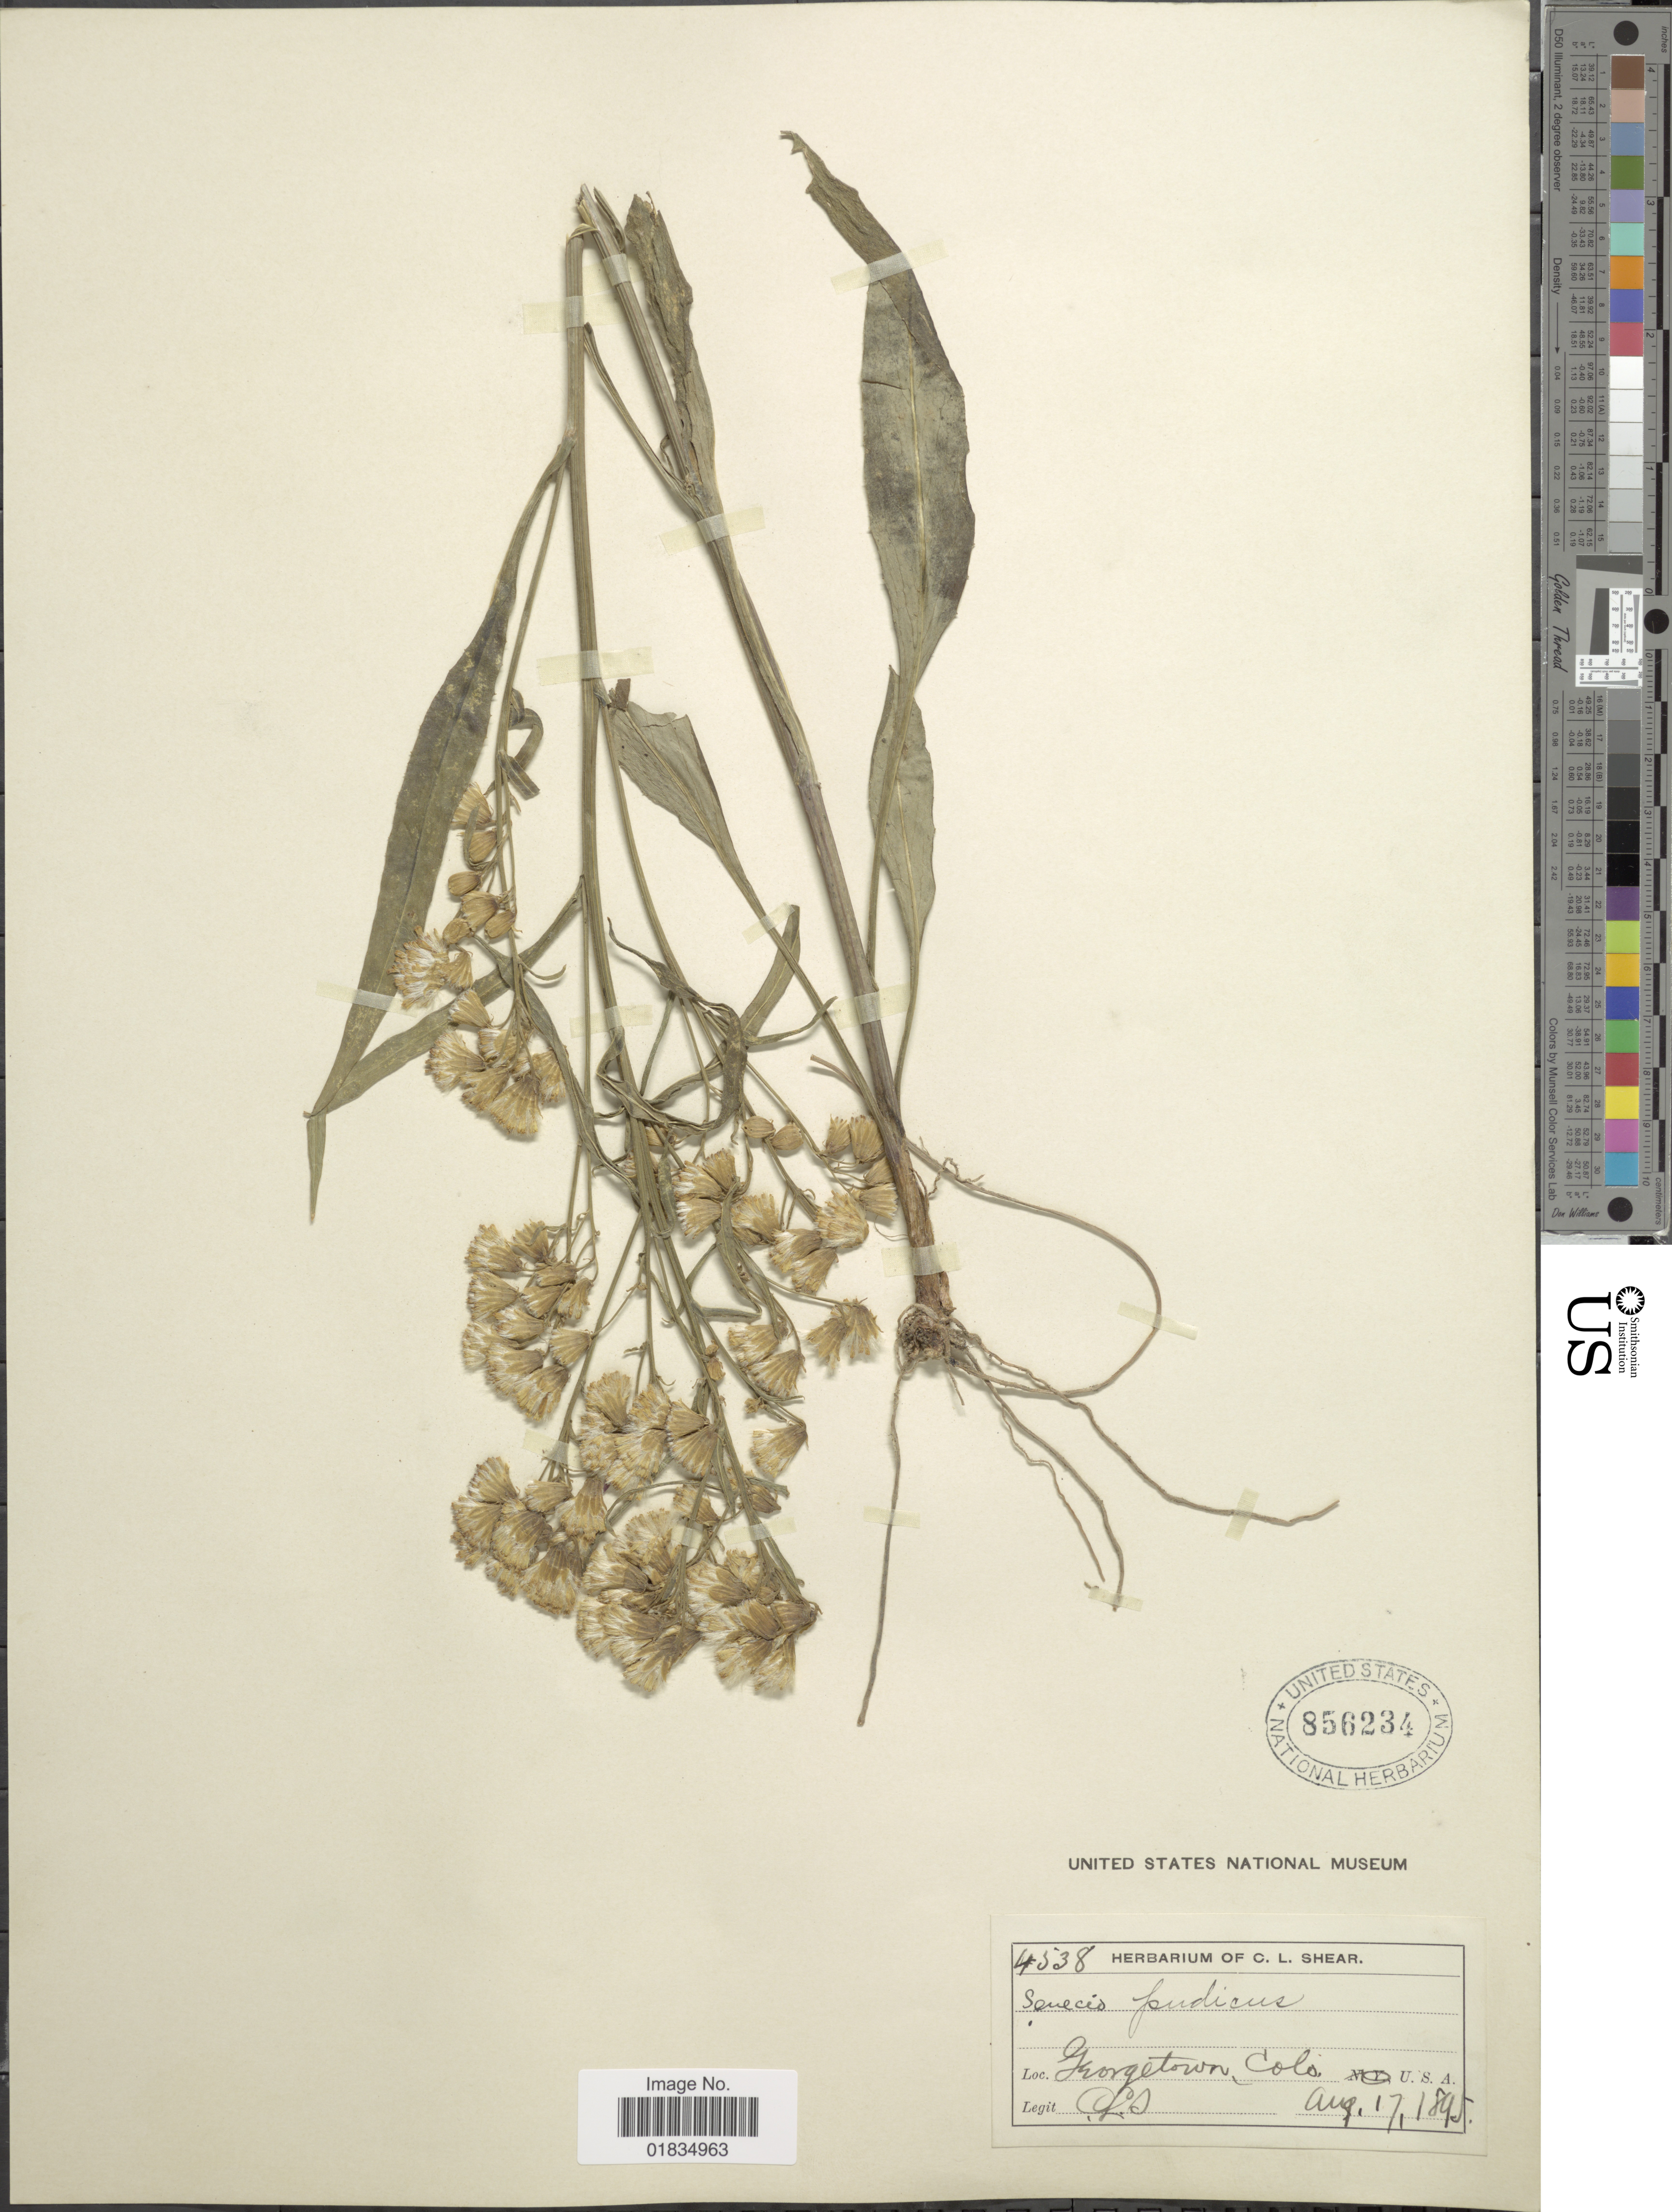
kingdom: Plantae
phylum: Tracheophyta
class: Magnoliopsida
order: Asterales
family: Asteraceae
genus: Senecio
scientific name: Senecio pudicus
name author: Greene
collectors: C. L. Shear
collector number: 4538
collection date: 1895-08-17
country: United States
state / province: Colorado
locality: Georgetown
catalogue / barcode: US 856234